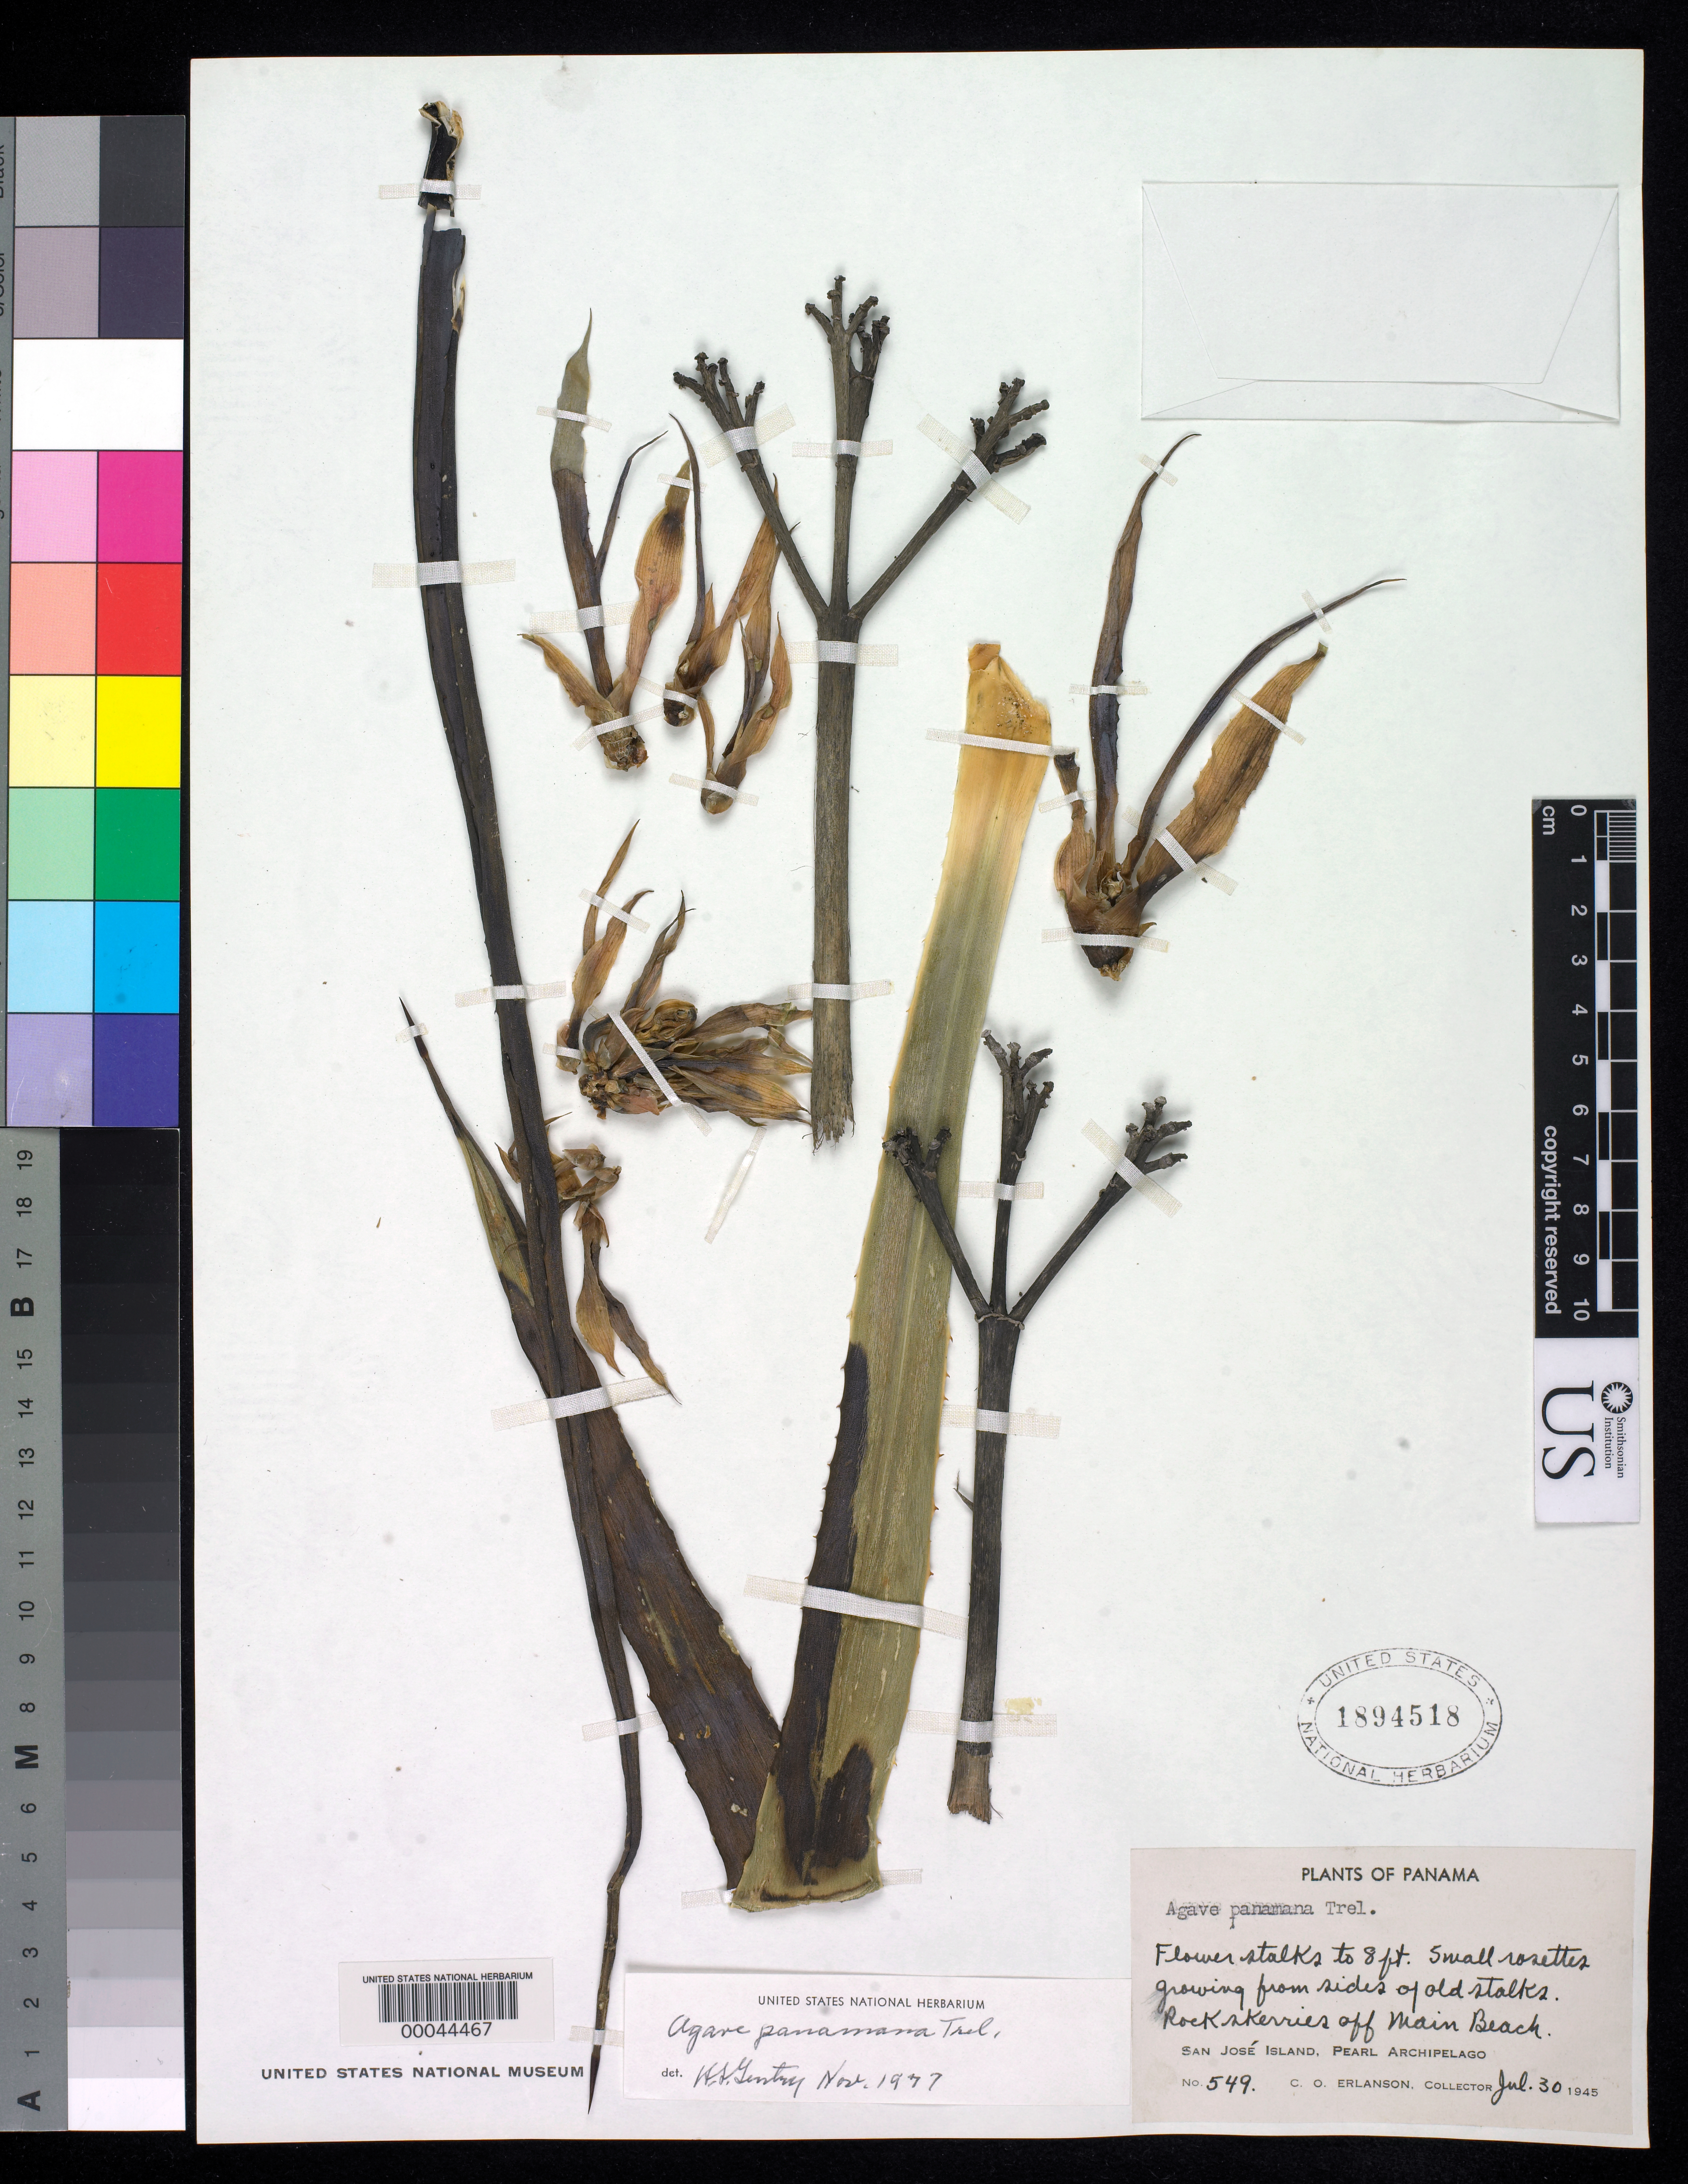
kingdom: Plantae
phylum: Tracheophyta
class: Liliopsida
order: Asparagales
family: Asparagaceae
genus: Agave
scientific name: Agave panamana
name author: Trel.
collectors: C. O. Erlanson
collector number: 549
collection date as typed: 30 Jul 1945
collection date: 1945-07-30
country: Panama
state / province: Panamá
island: San José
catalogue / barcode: US 1894518